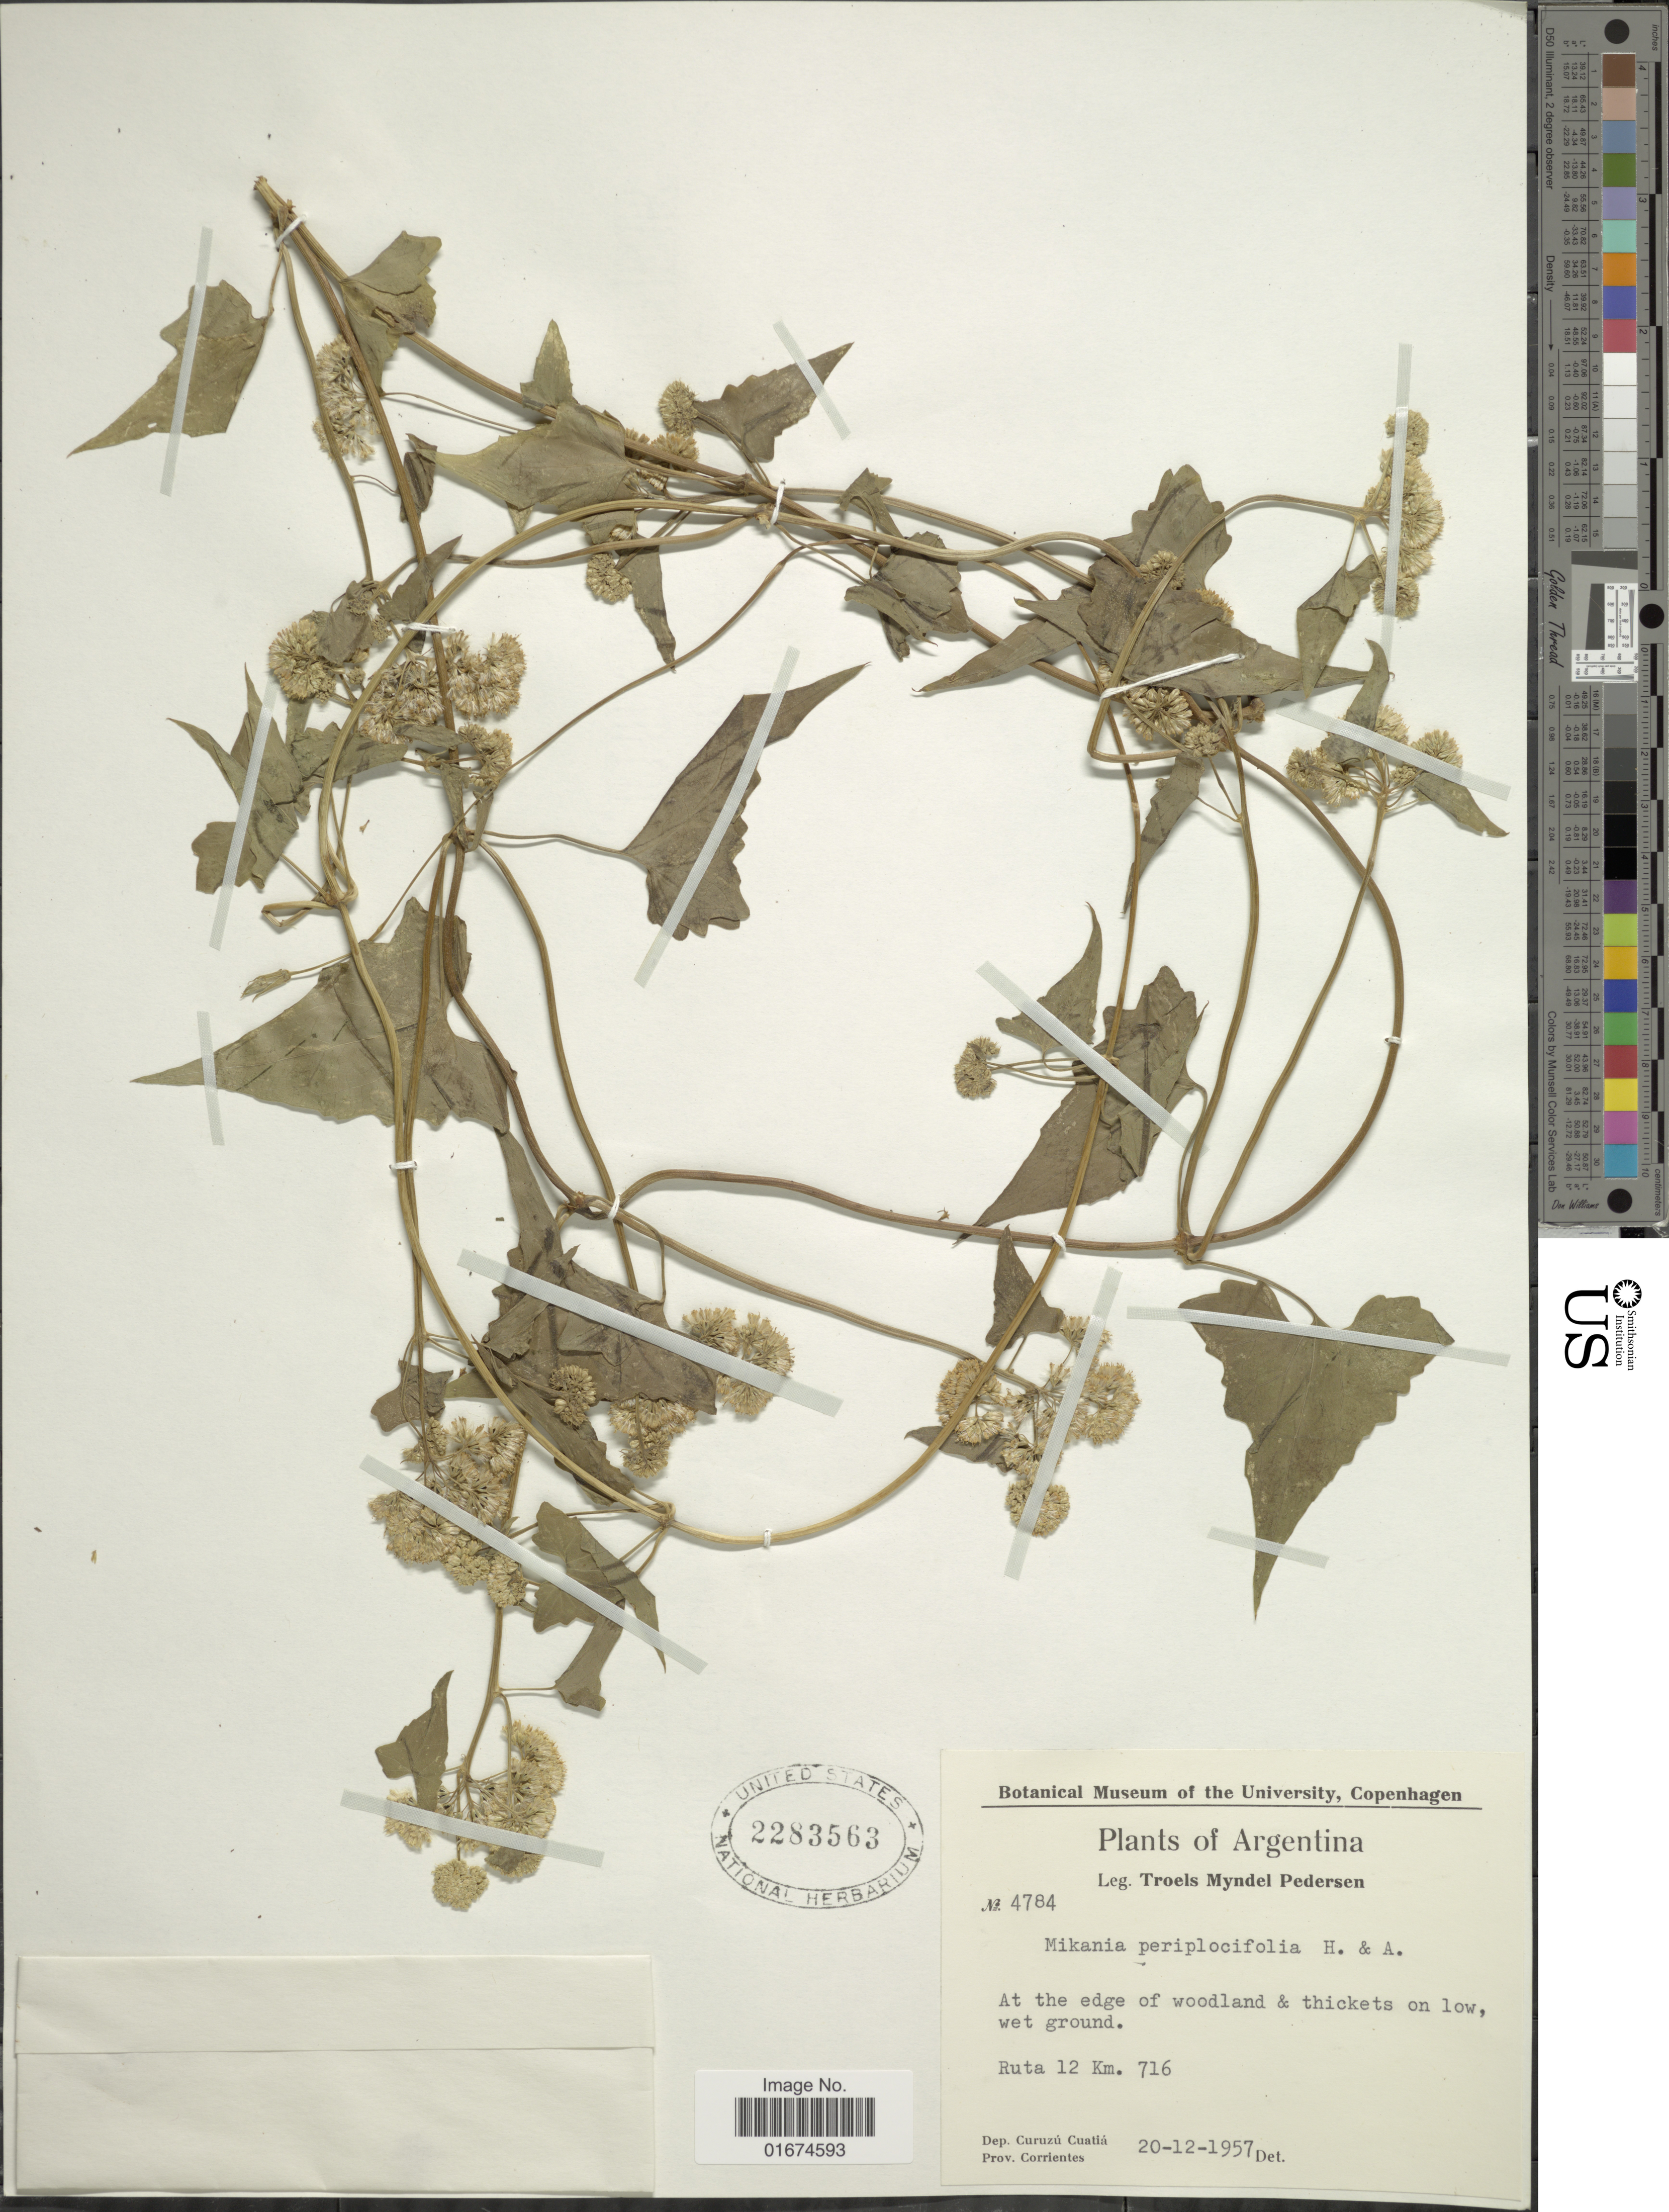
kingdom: Plantae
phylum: Tracheophyta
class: Magnoliopsida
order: Asterales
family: Asteraceae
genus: Mikania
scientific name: Mikania periplocifolia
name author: Hook. & Arn.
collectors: T. Pederson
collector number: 4784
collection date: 1957-12-20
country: Argentina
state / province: Corrientes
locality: At the edge of woodland & thickets on low, wet ground, Ruta 12 Km. 716, Dep. Curuzú Cuatiá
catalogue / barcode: US 2283563